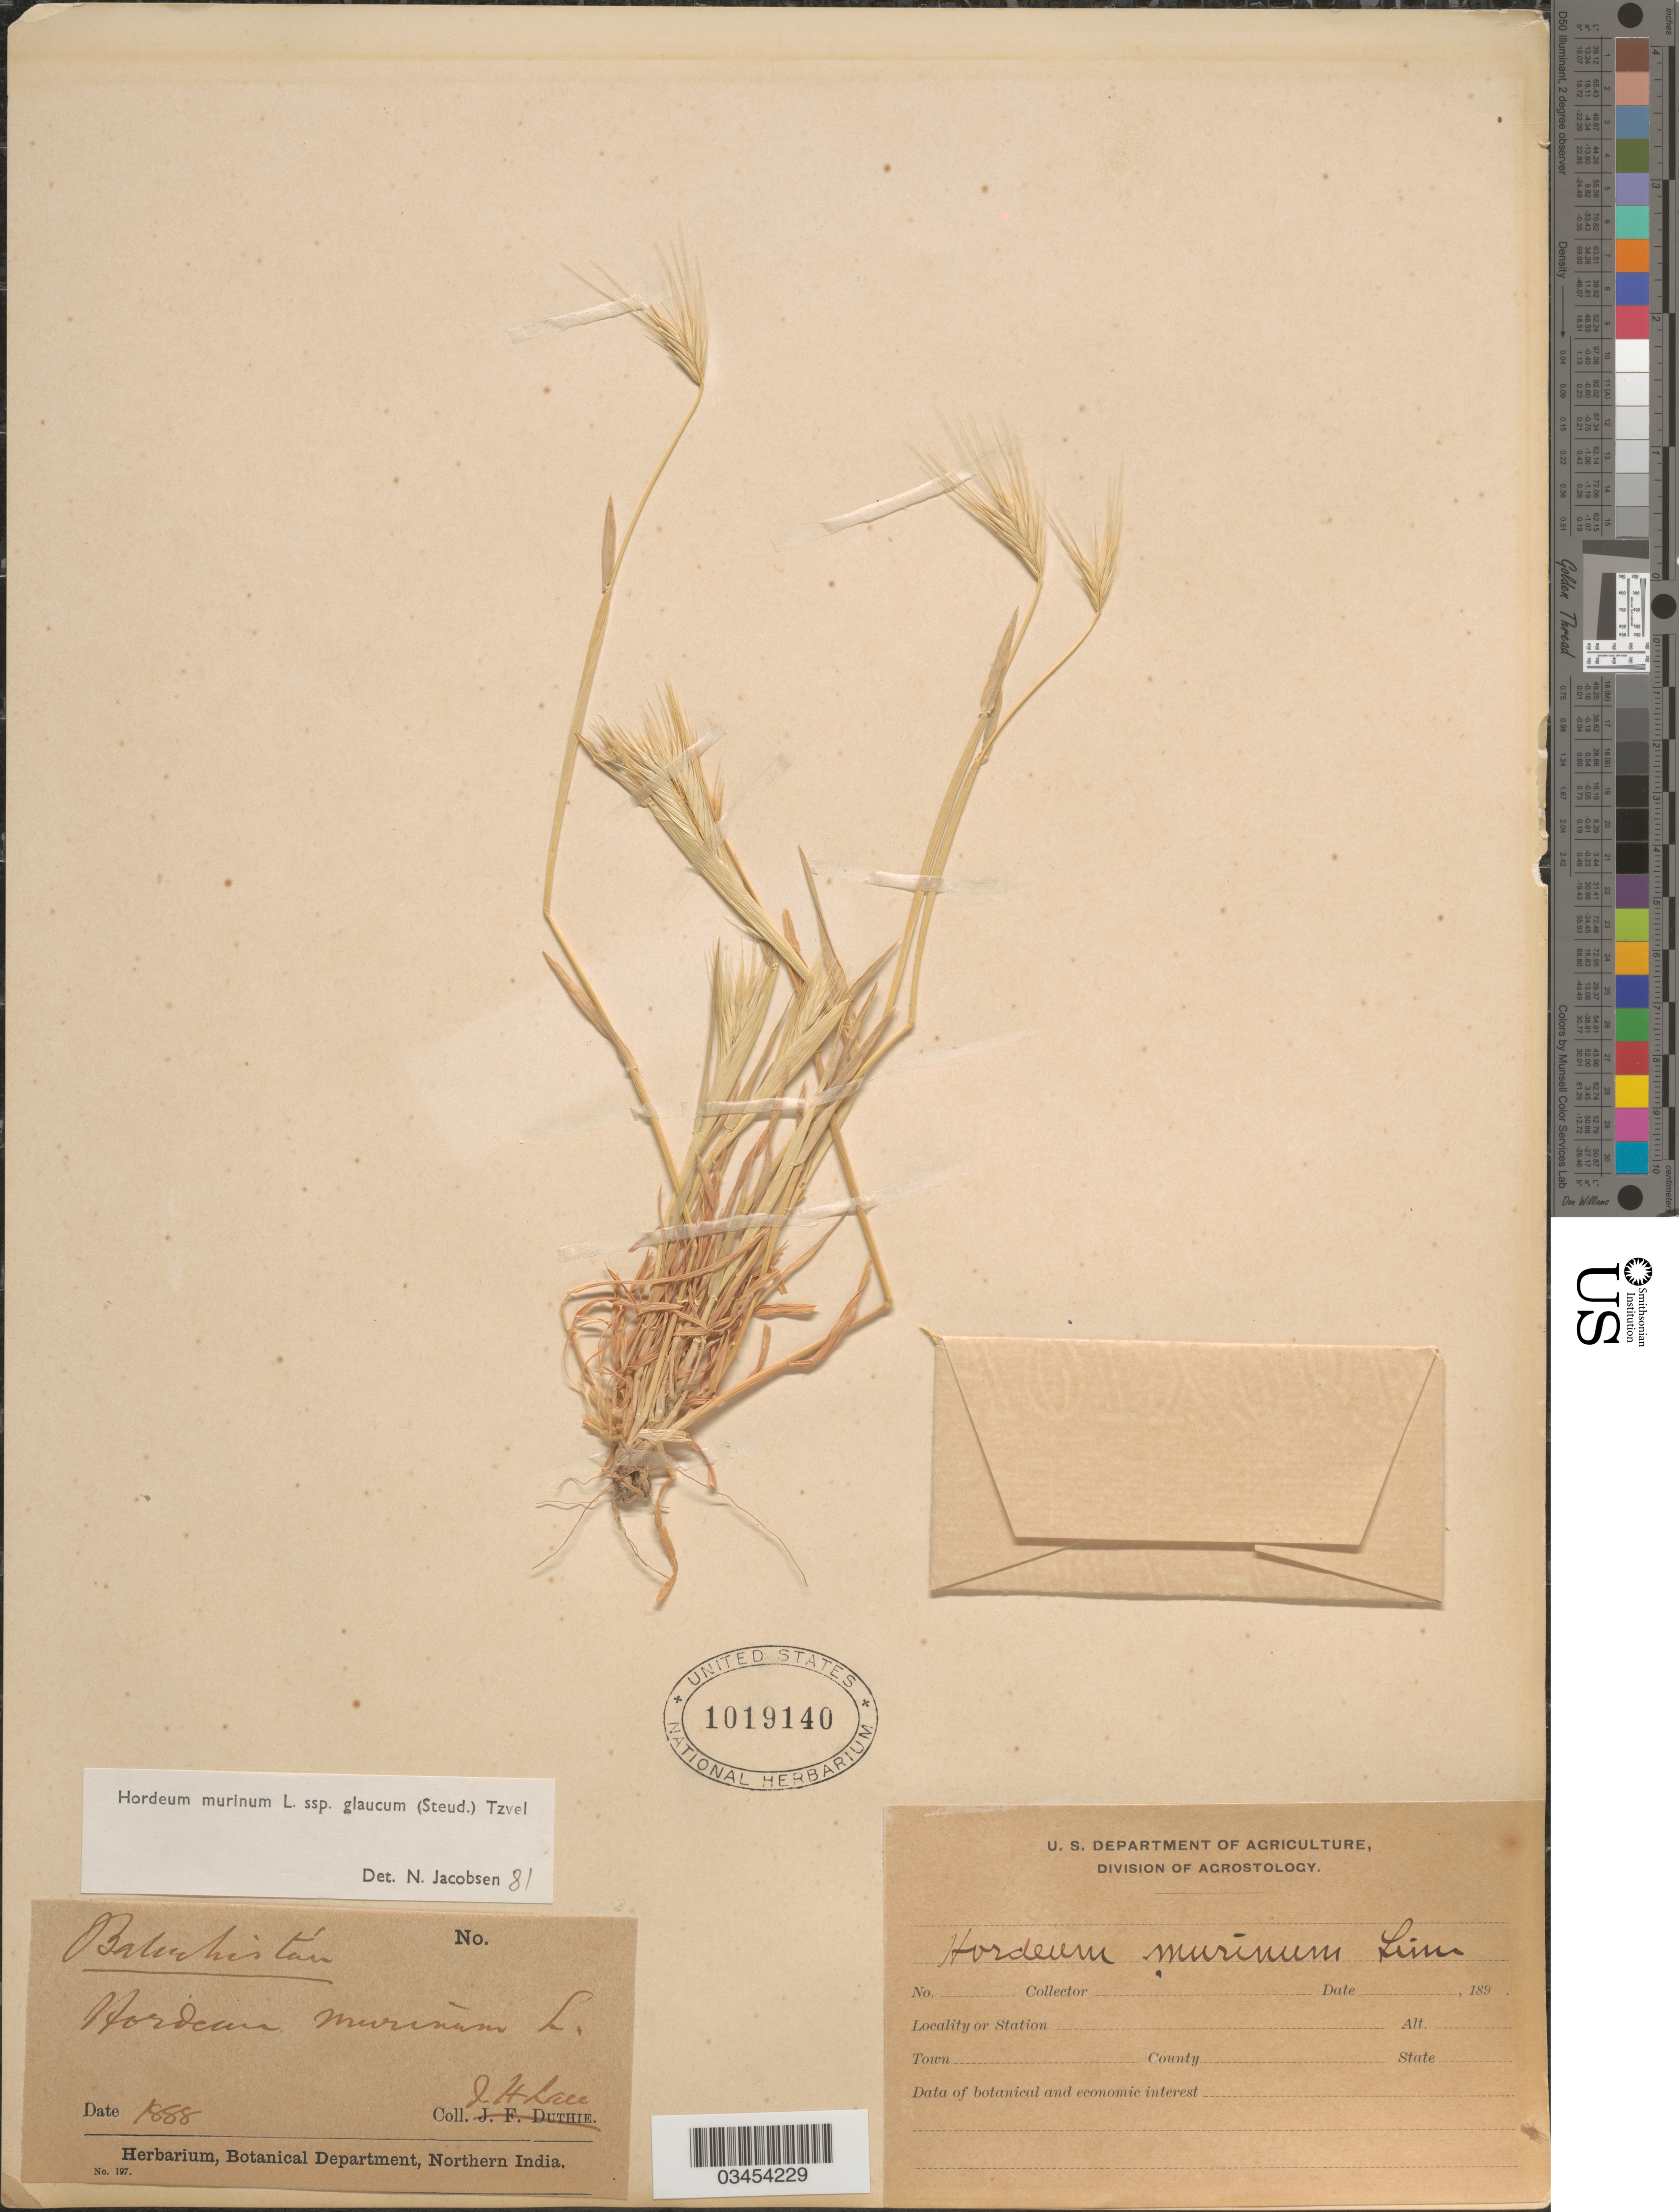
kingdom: Plantae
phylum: Tracheophyta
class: Liliopsida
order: Poales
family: Poaceae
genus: Hordeum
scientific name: Hordeum murinum subsp. glaucum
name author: (Steud.) Tzvelev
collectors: J. Lace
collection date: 1888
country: Pakistan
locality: Baluchistan.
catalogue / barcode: US 1019140